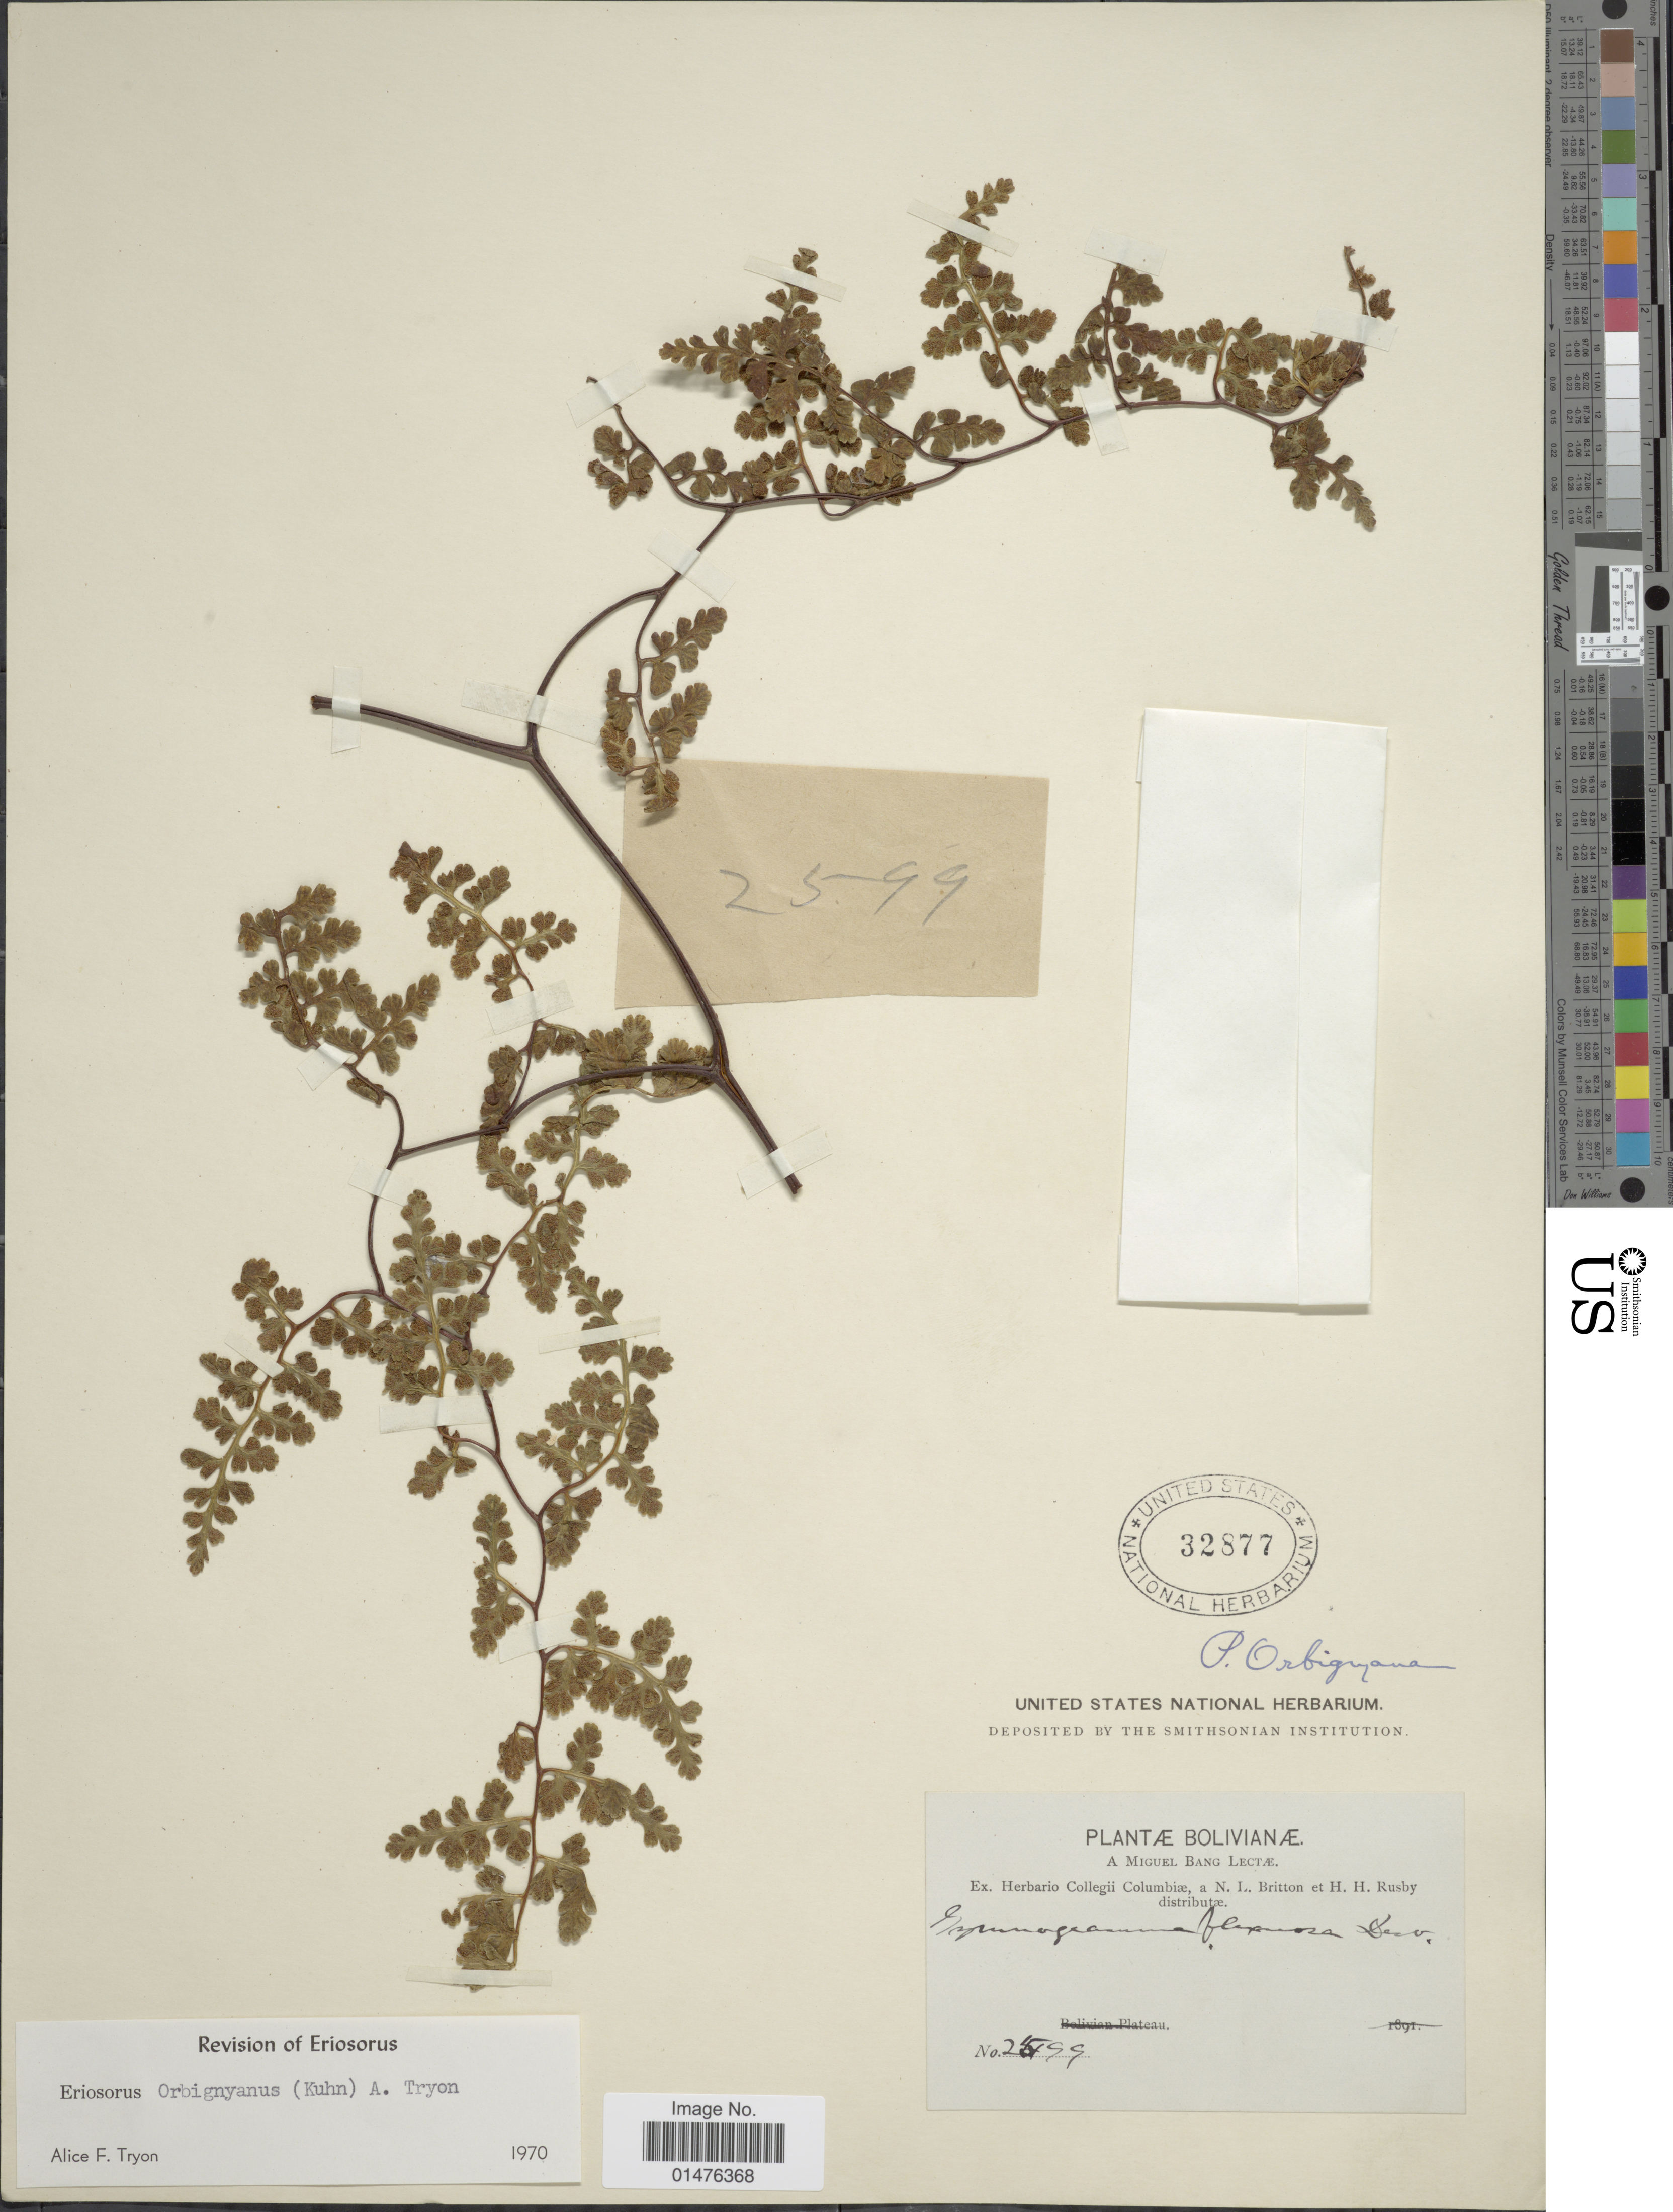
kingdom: Plantae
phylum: Tracheophyta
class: Polypodiopsida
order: Polypodiales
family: Pteridaceae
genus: Jamesonia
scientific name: Jamesonia orbignyana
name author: (Kuhn) Christenh.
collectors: M. Bang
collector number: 2599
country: Bolivia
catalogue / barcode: US 32877